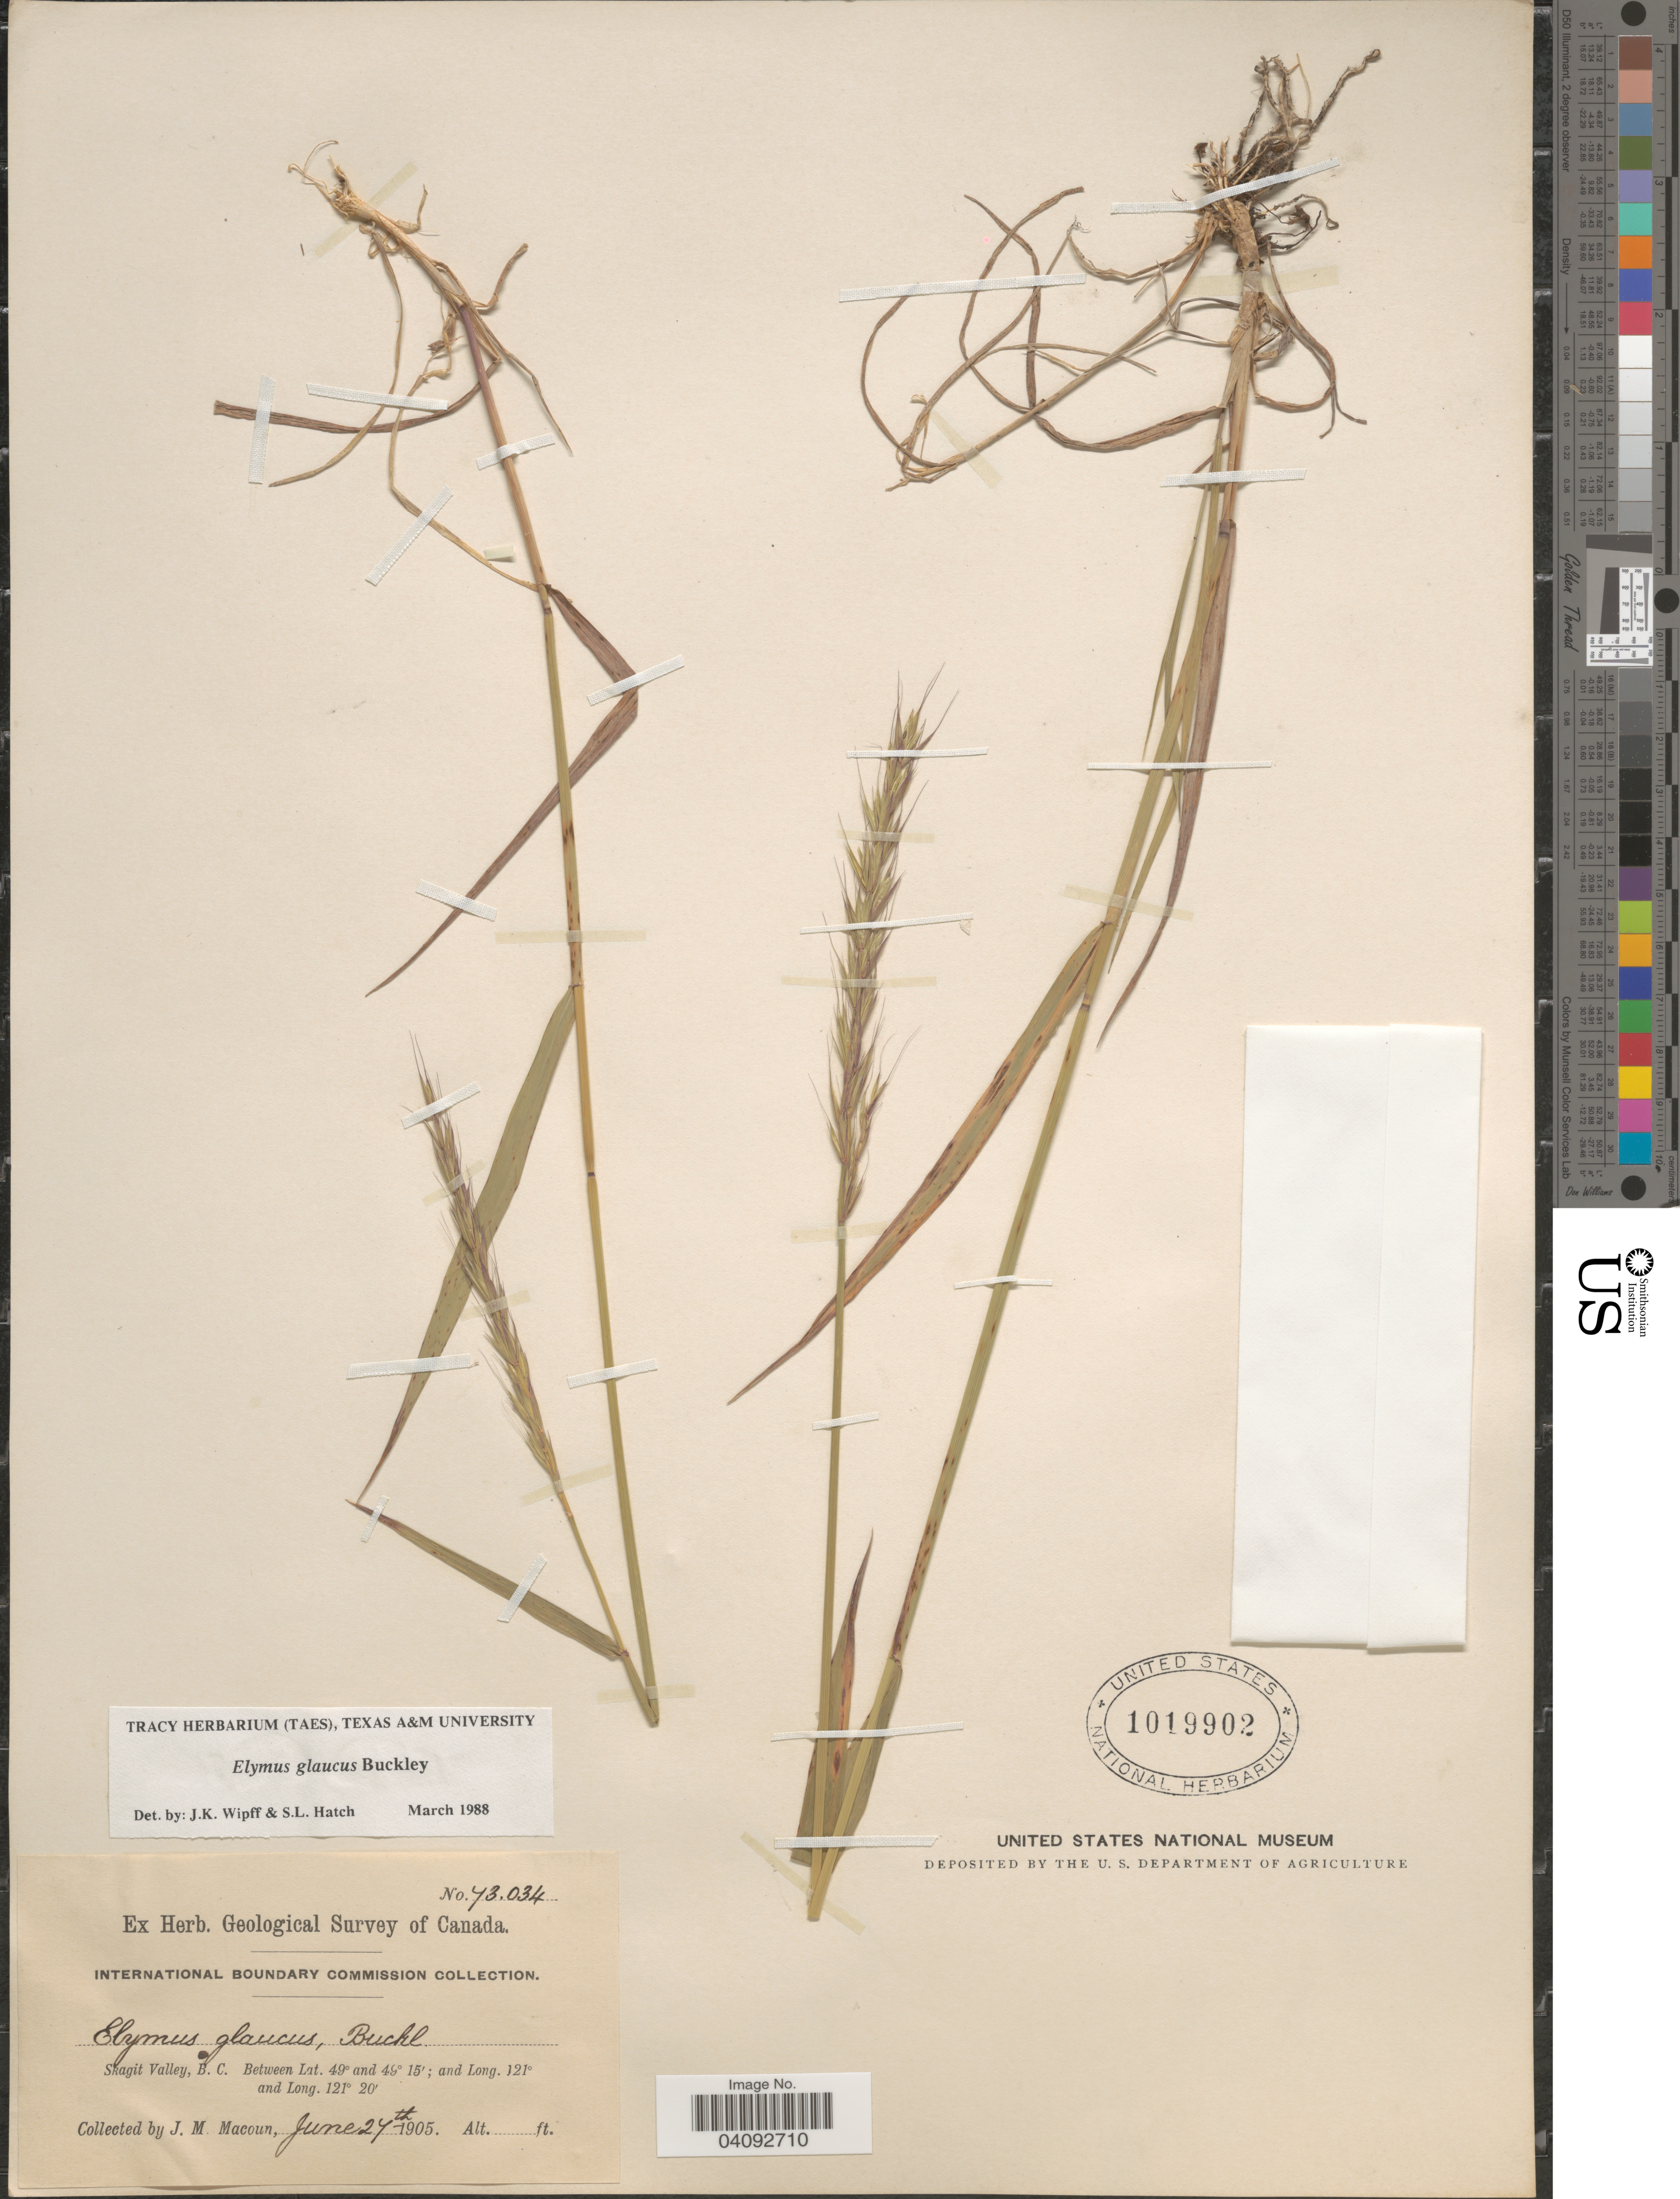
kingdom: Plantae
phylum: Tracheophyta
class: Liliopsida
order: Poales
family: Poaceae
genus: Elymus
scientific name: Elymus glabriflorus var. glabriflorus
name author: (Vasey ex L.H. Dewey) Scribn. & C.R. Ball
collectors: J. M. Macoun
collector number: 73034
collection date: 1906-06-27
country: Canada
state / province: British Columbia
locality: Geological Survey of Canada. Skagit Valley.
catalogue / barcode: US 1019902